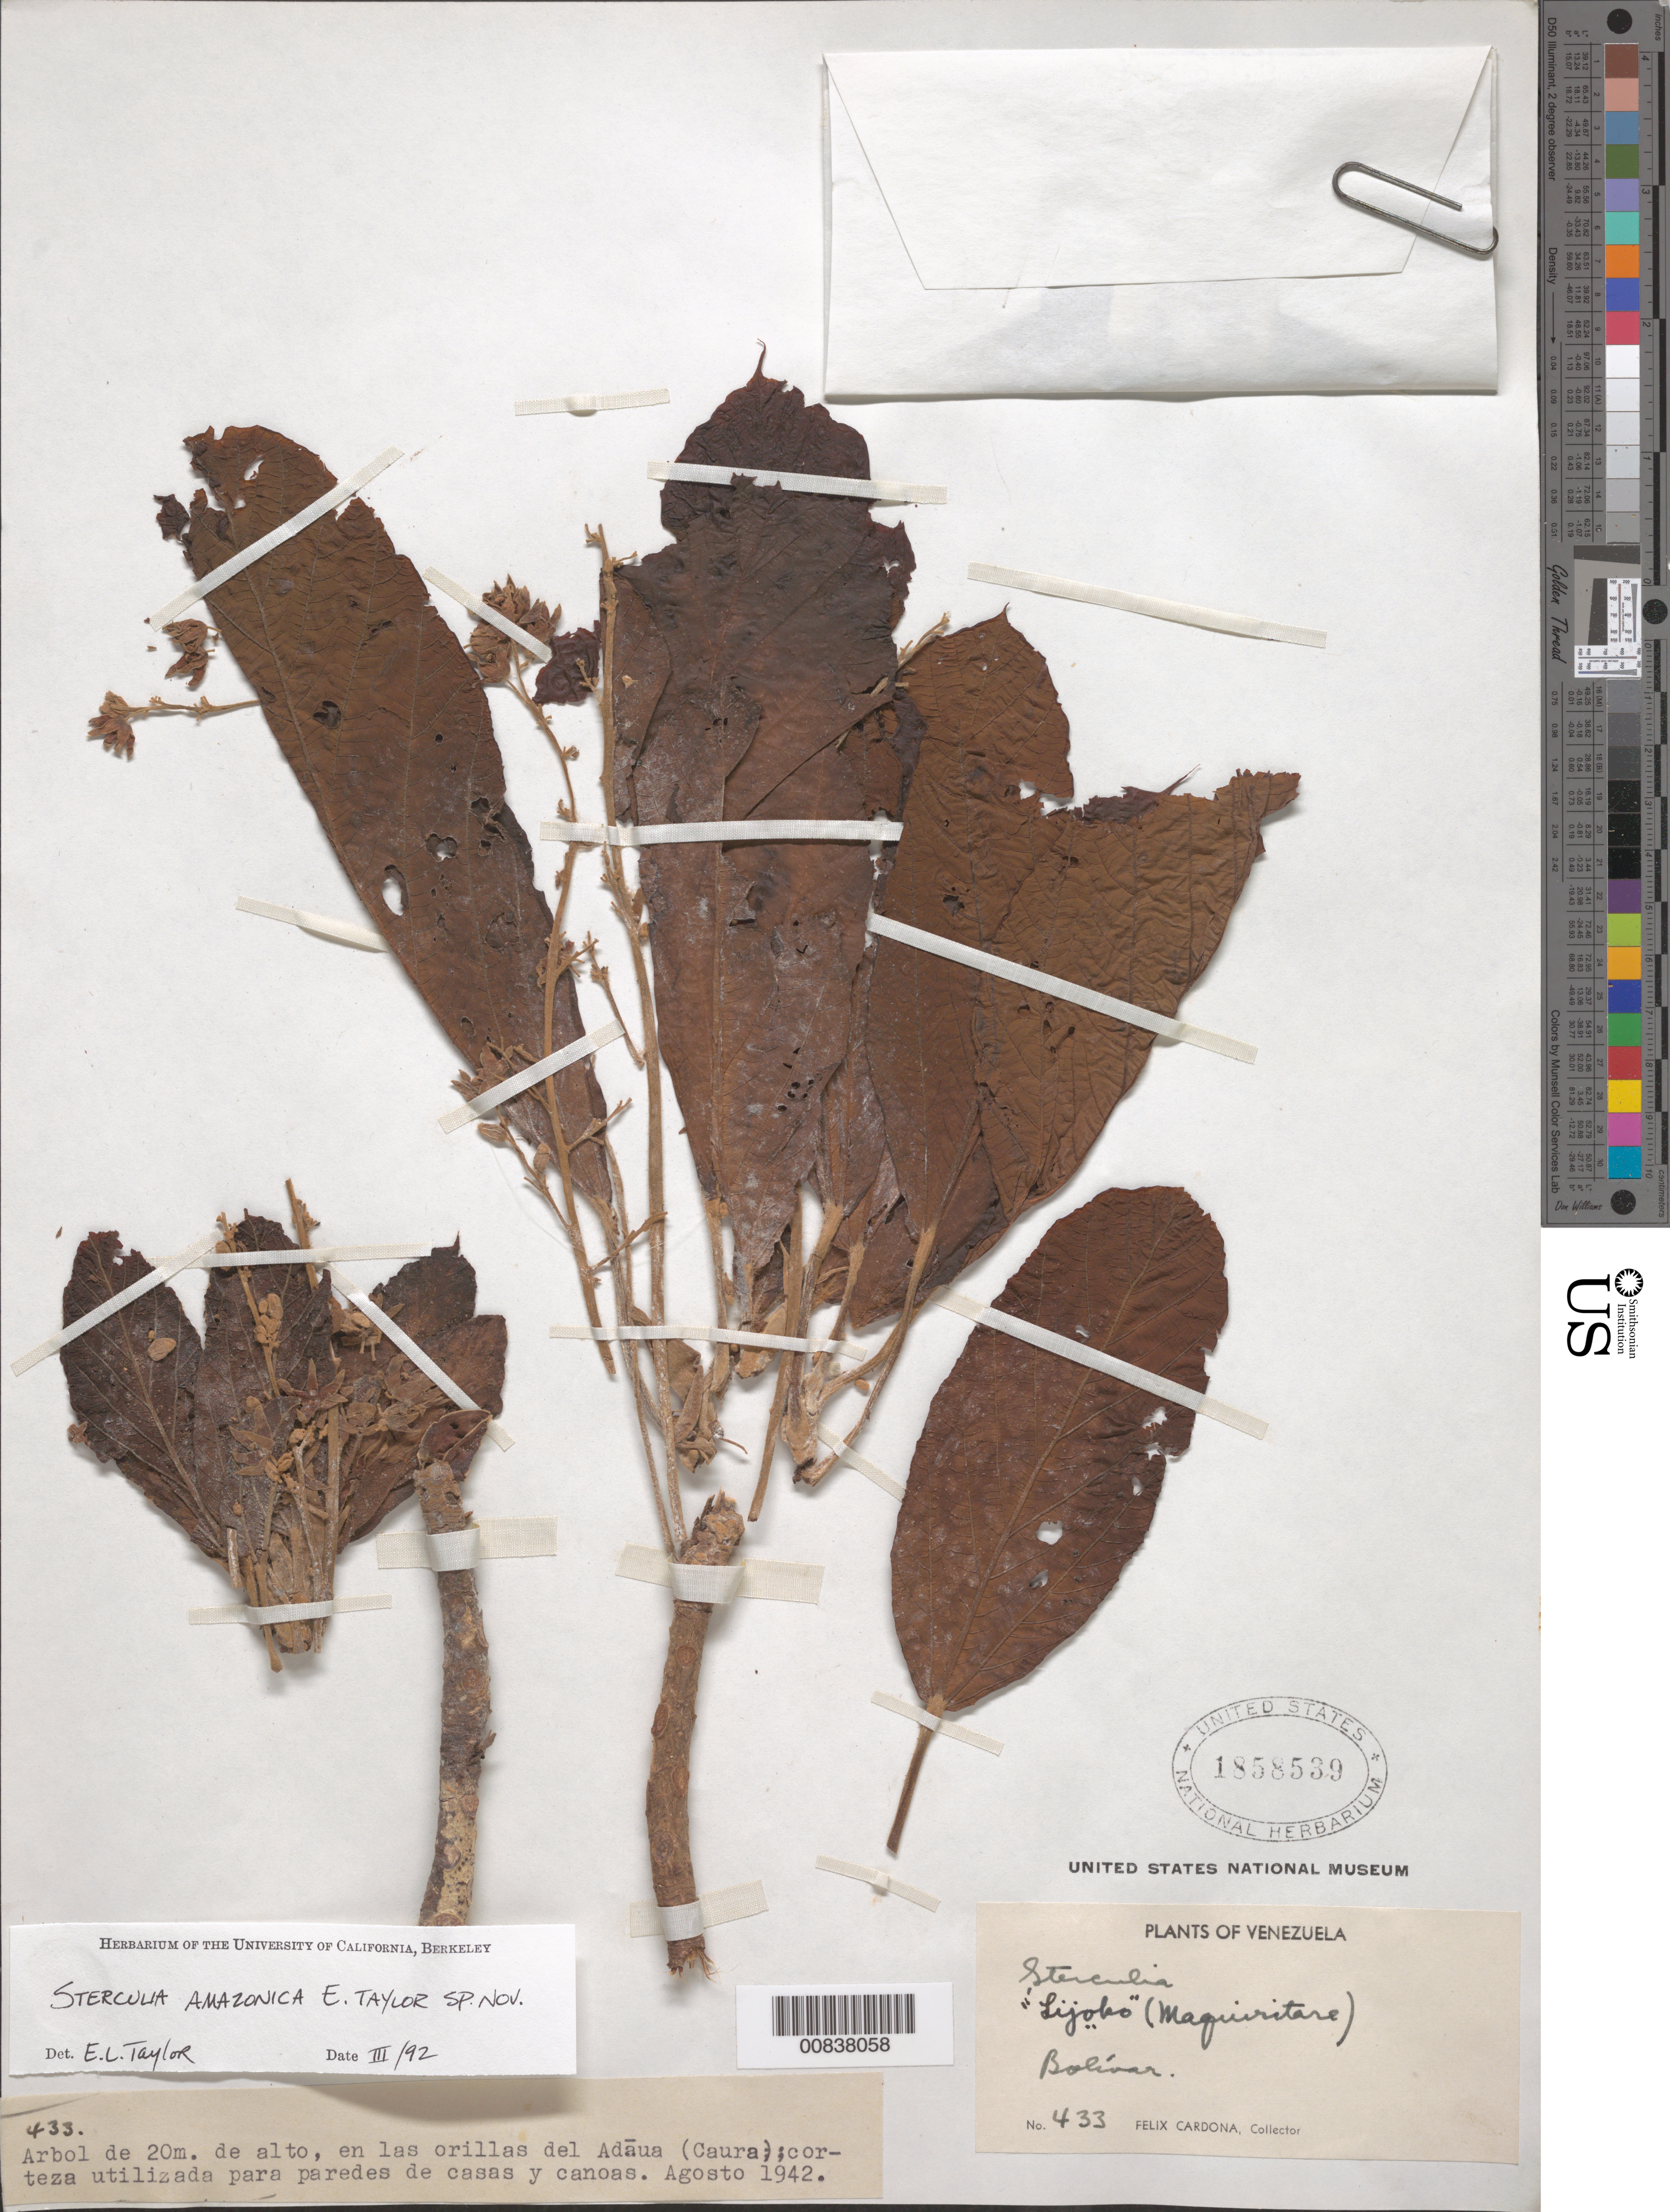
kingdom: Plantae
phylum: Tracheophyta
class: Magnoliopsida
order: Malvales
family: Malvaceae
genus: Sterculia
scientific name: Sterculia amazonica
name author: E.L. Taylor ex Mondragón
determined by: Taylor, E. L.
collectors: F. Cardona Puig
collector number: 433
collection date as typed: Aug-42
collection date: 1942-08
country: Venezuela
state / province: Bolívar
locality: Adaua (Caura)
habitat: Orillas del rio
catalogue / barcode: US 1858539